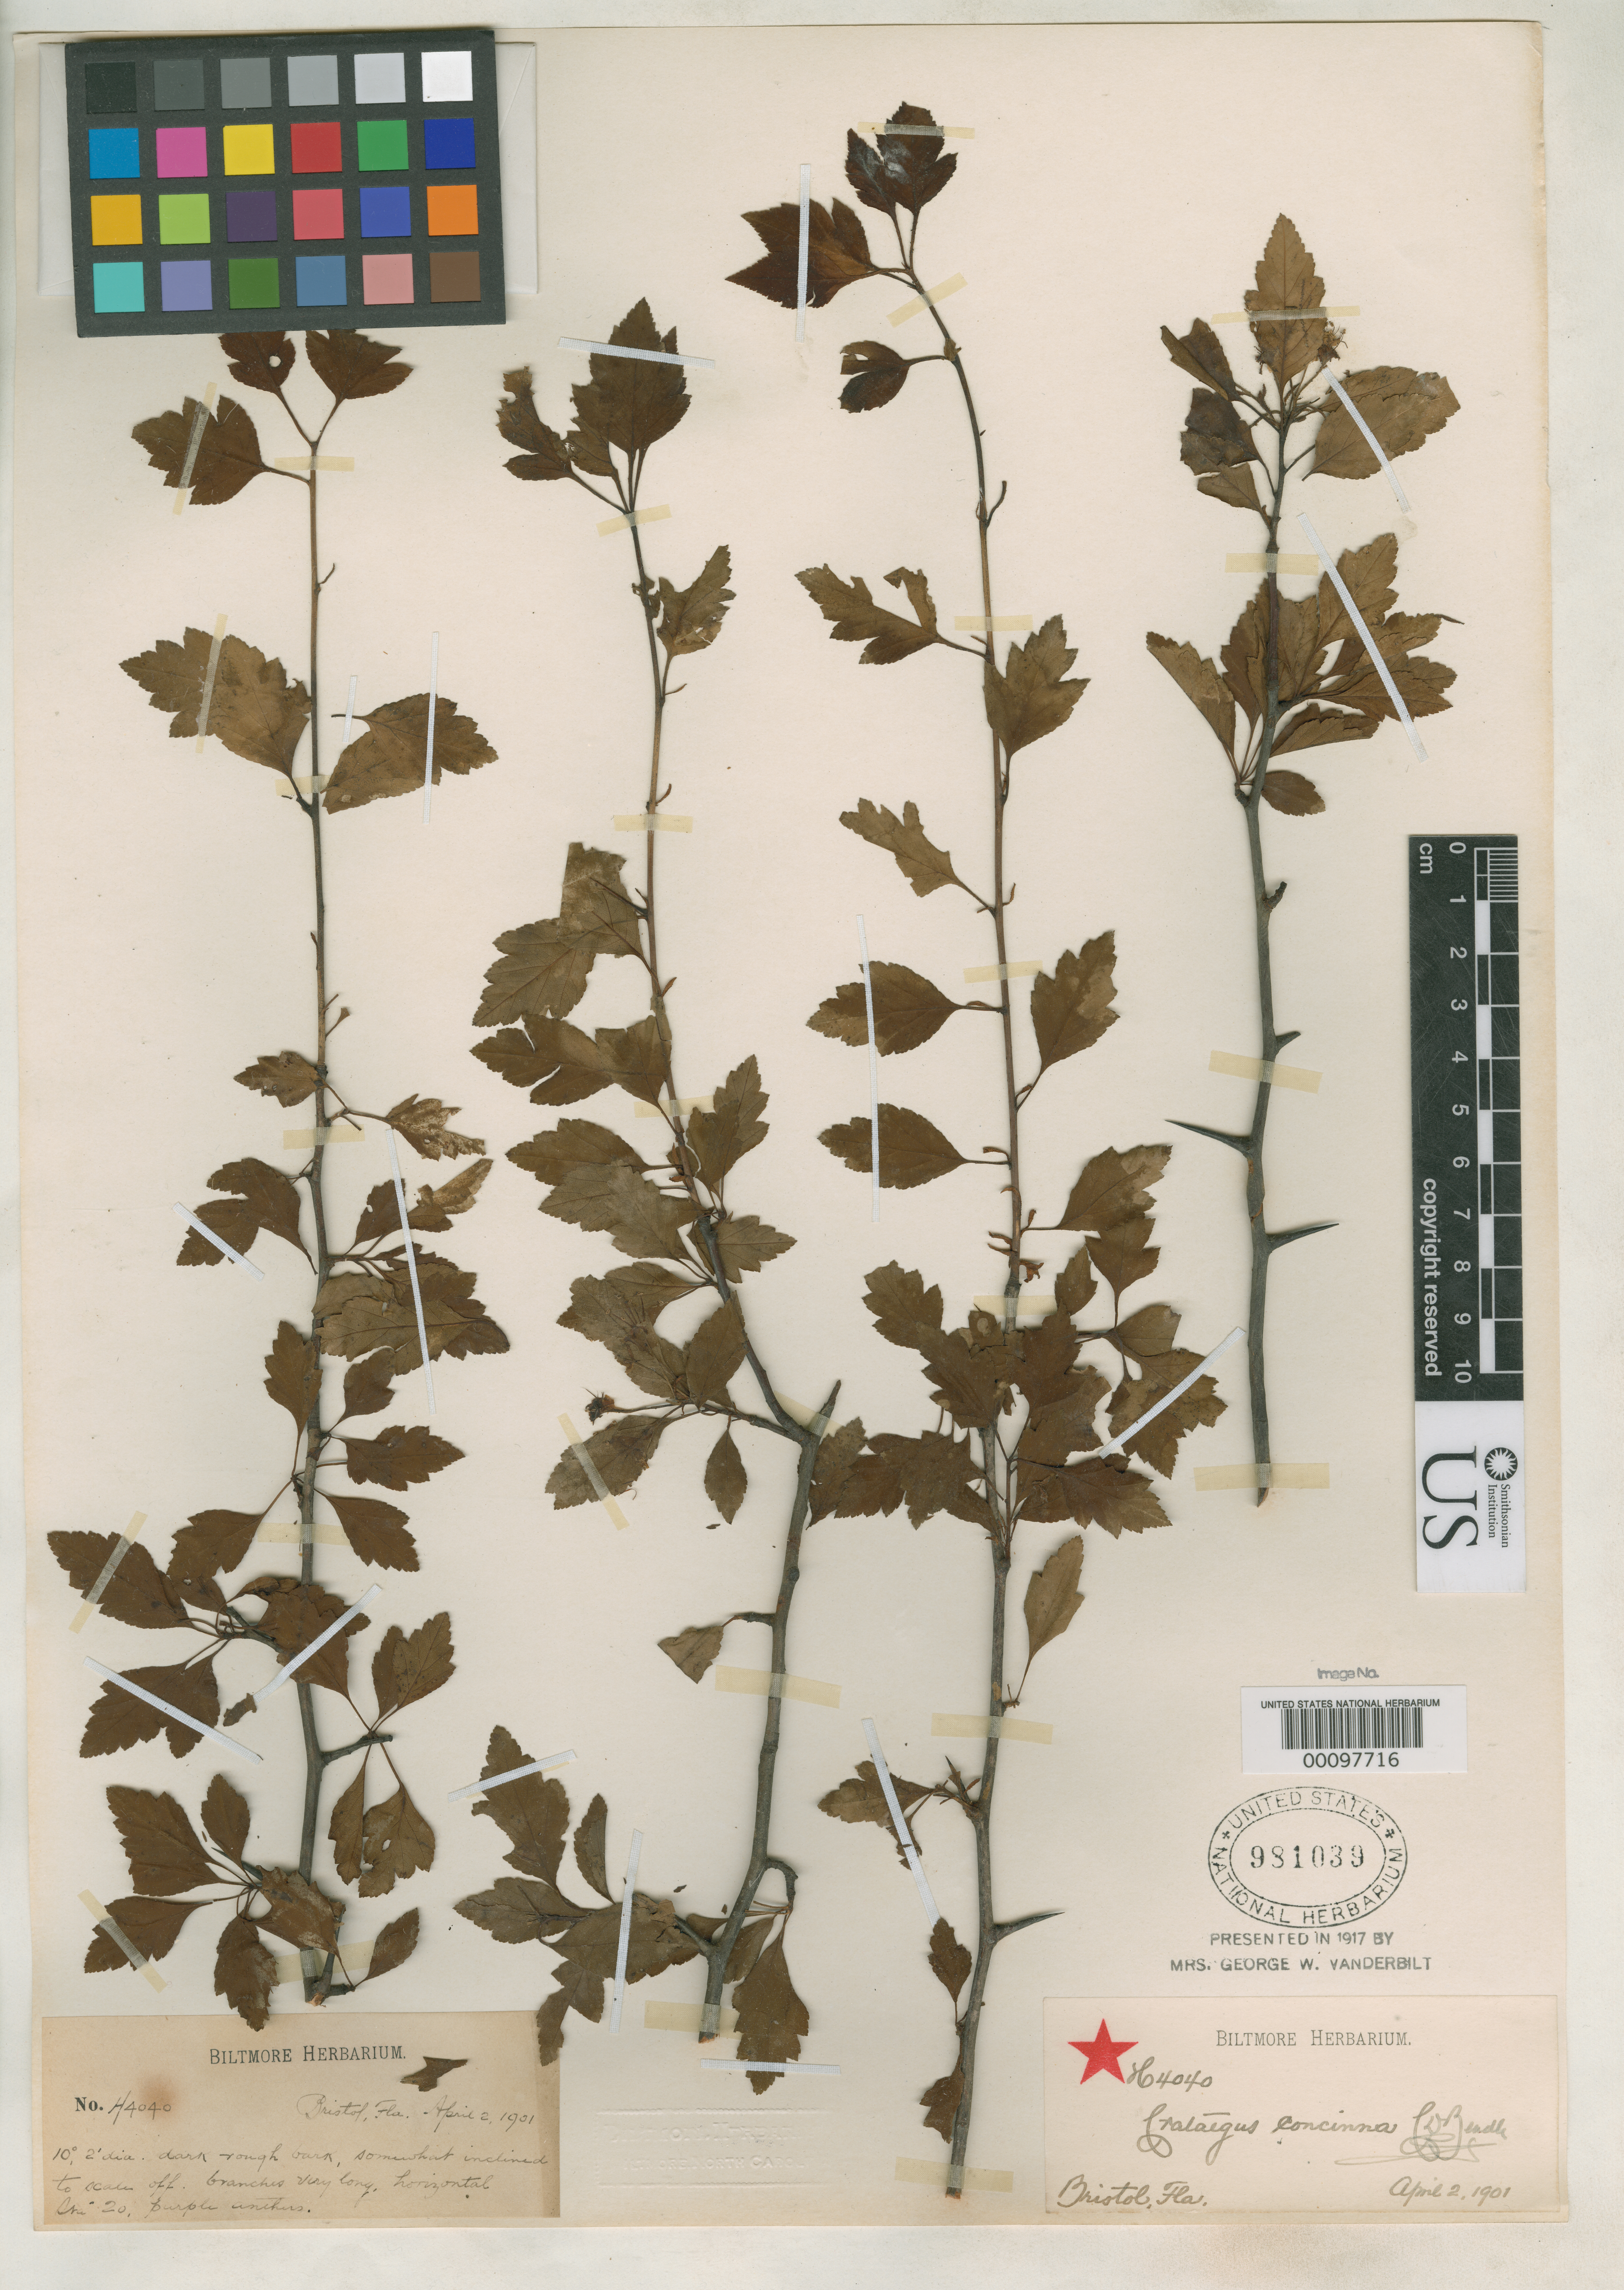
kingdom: Plantae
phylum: Tracheophyta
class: Magnoliopsida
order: Rosales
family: Rosaceae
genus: Crataegus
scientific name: Crataegus concinna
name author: Beadle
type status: Syntype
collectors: ex herb. Biltmore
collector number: H 4040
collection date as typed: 02 Apr 1901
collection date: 1901-04-02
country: United States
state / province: Florida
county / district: Liberty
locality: Near Bristol.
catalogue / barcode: US 981039